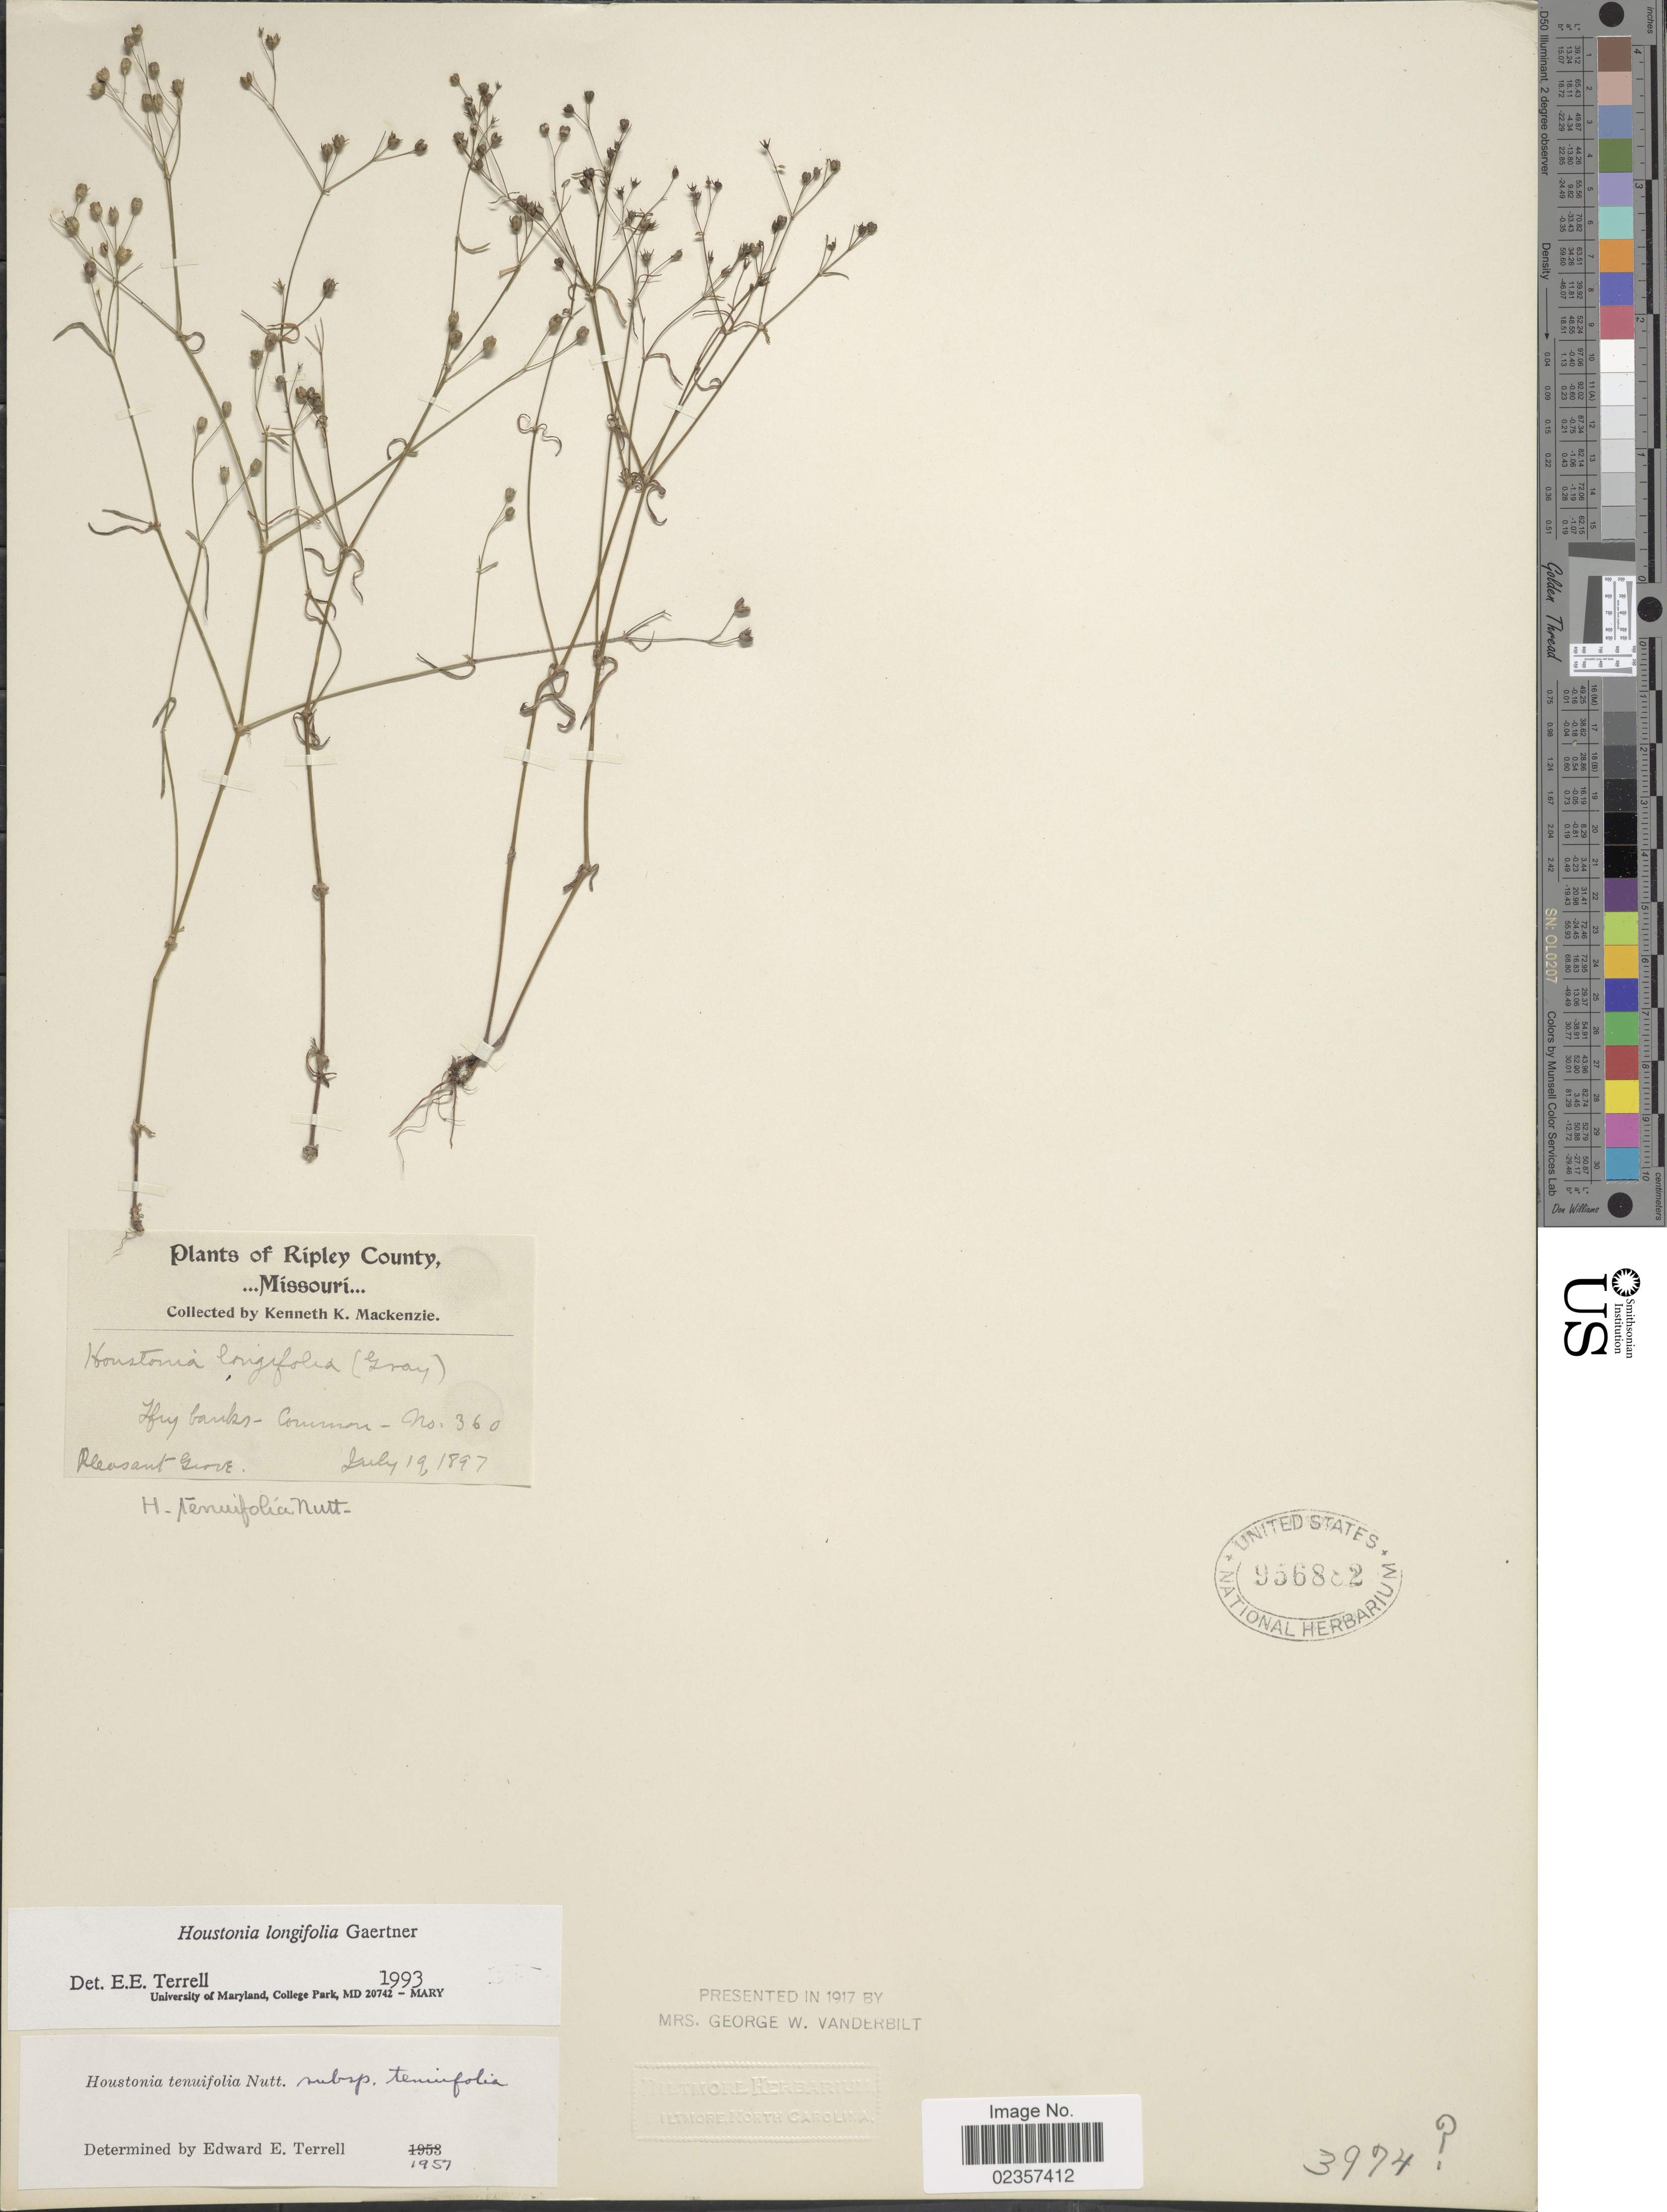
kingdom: Plantae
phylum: Tracheophyta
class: Magnoliopsida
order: Gentianales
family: Rubiaceae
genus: Houstonia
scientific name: Houstonia longifolia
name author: Gaertn.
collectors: K. K. Mackenzie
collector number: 360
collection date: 1897-07-19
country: United States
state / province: Missouri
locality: Ripley County. Pleasant Grove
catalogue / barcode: US 956882